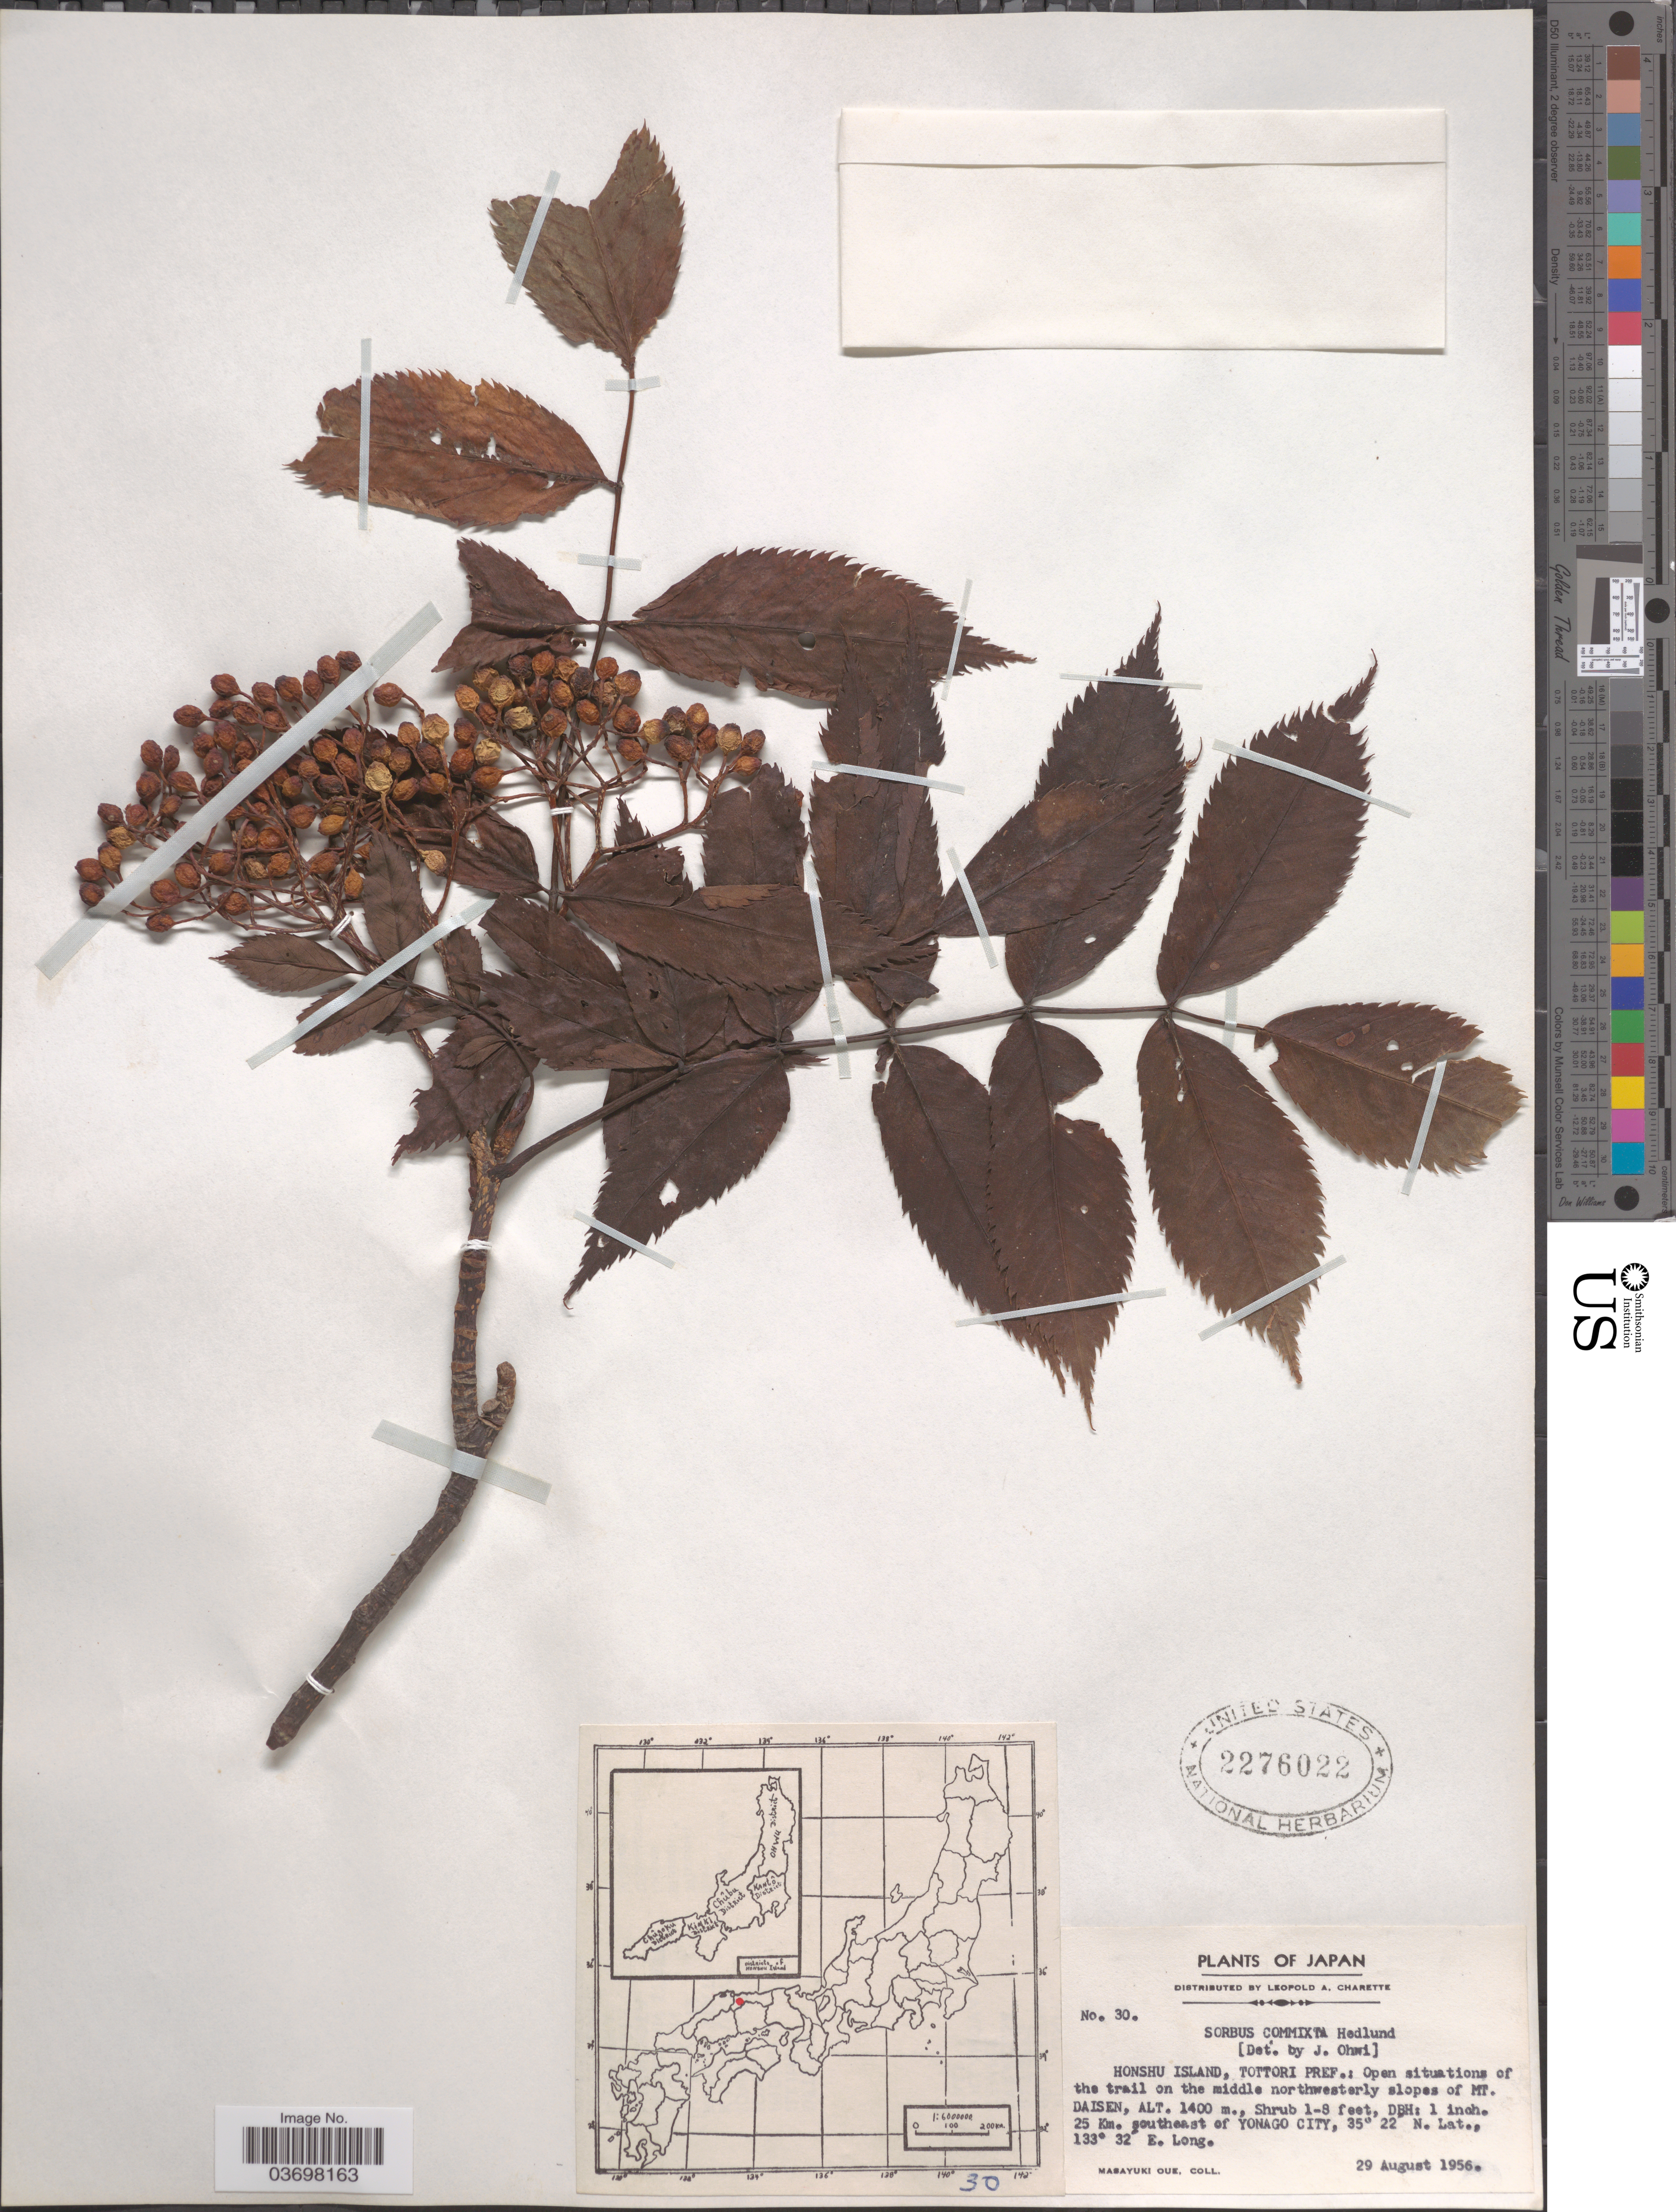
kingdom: Plantae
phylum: Tracheophyta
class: Magnoliopsida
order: Rosales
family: Rosaceae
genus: Sorbus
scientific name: Sorbus commixta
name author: Hedl.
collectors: M. Oue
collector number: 30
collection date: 1956-08-29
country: Japan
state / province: Tottori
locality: Honshu Island, Tottori Pref.: Open situations of the trail on the middle northwesterly slopes of MT. Daisen. DBH: 1 inch. 25 Km. southeast of Yonago City.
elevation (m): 1400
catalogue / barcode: US 2276022